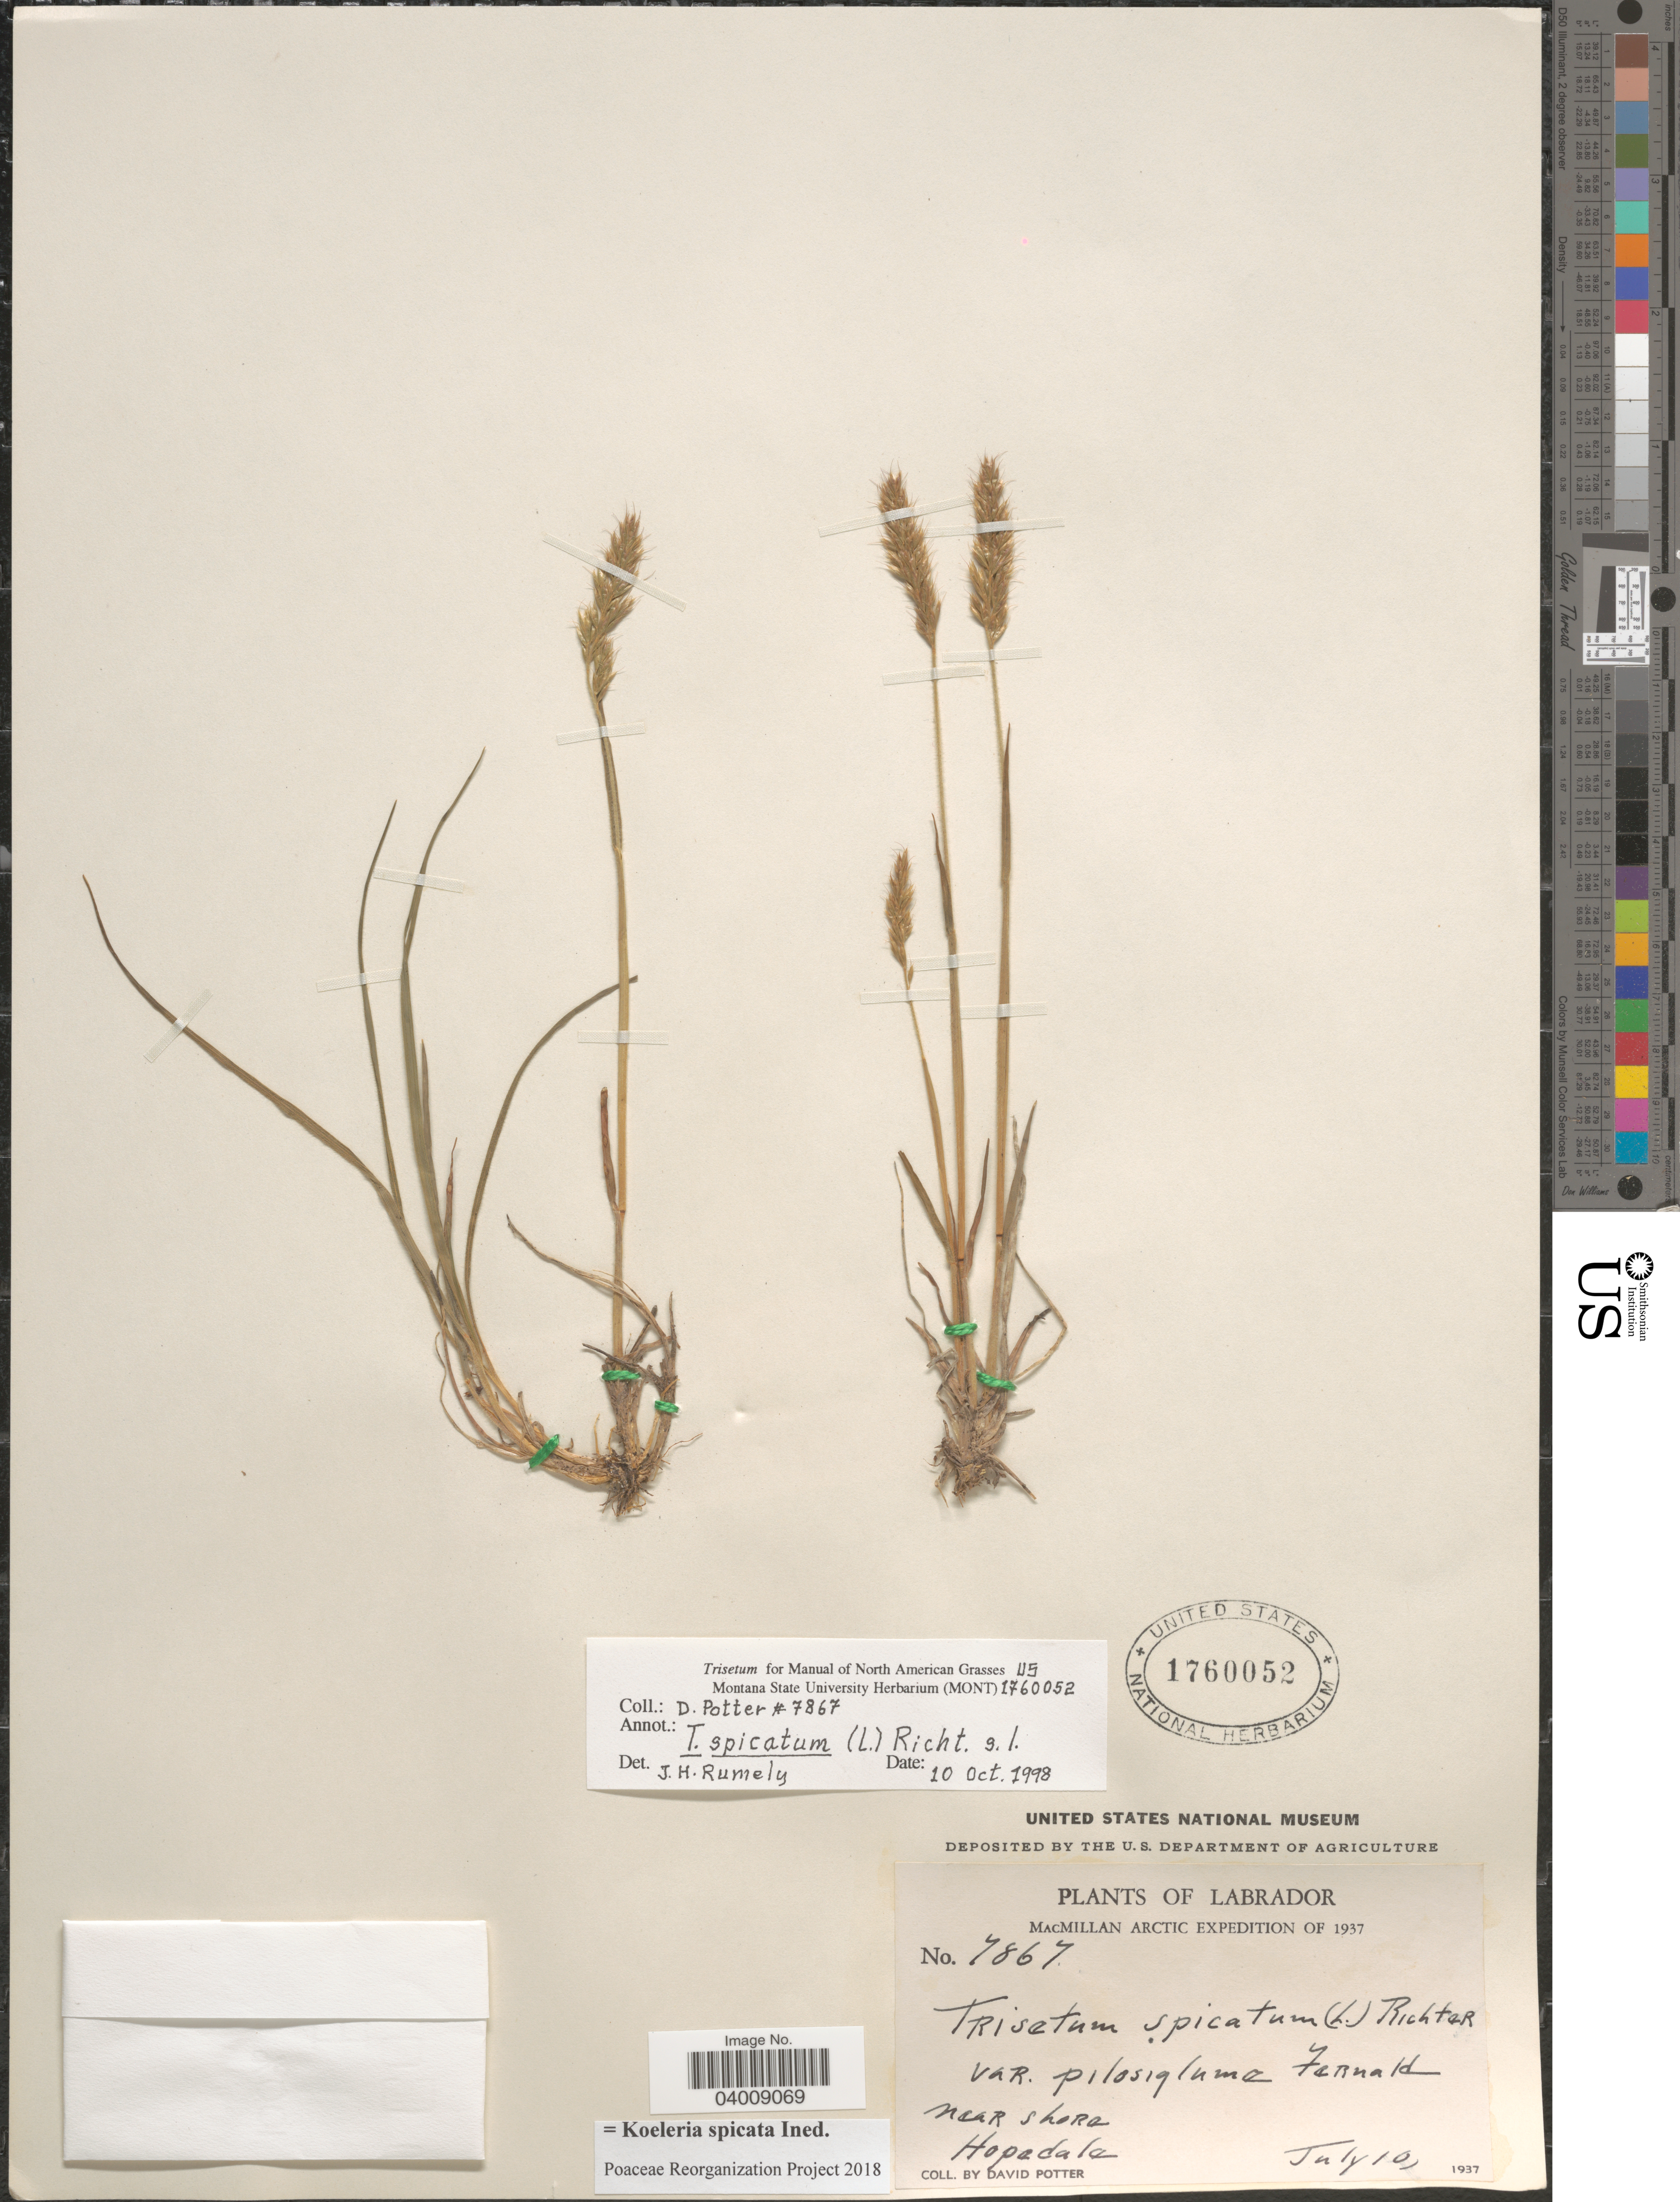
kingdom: Plantae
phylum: Tracheophyta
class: Liliopsida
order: Poales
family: Poaceae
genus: Koeleria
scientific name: Koeleria spicata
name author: (L.) Barberá et al.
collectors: D. Potter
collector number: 7867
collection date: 1937-07-10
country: Canada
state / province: Newfoundland and Labrador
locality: Labrador. MacMillan Arctic. Near shore. Hopedale.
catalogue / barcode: US 1760052